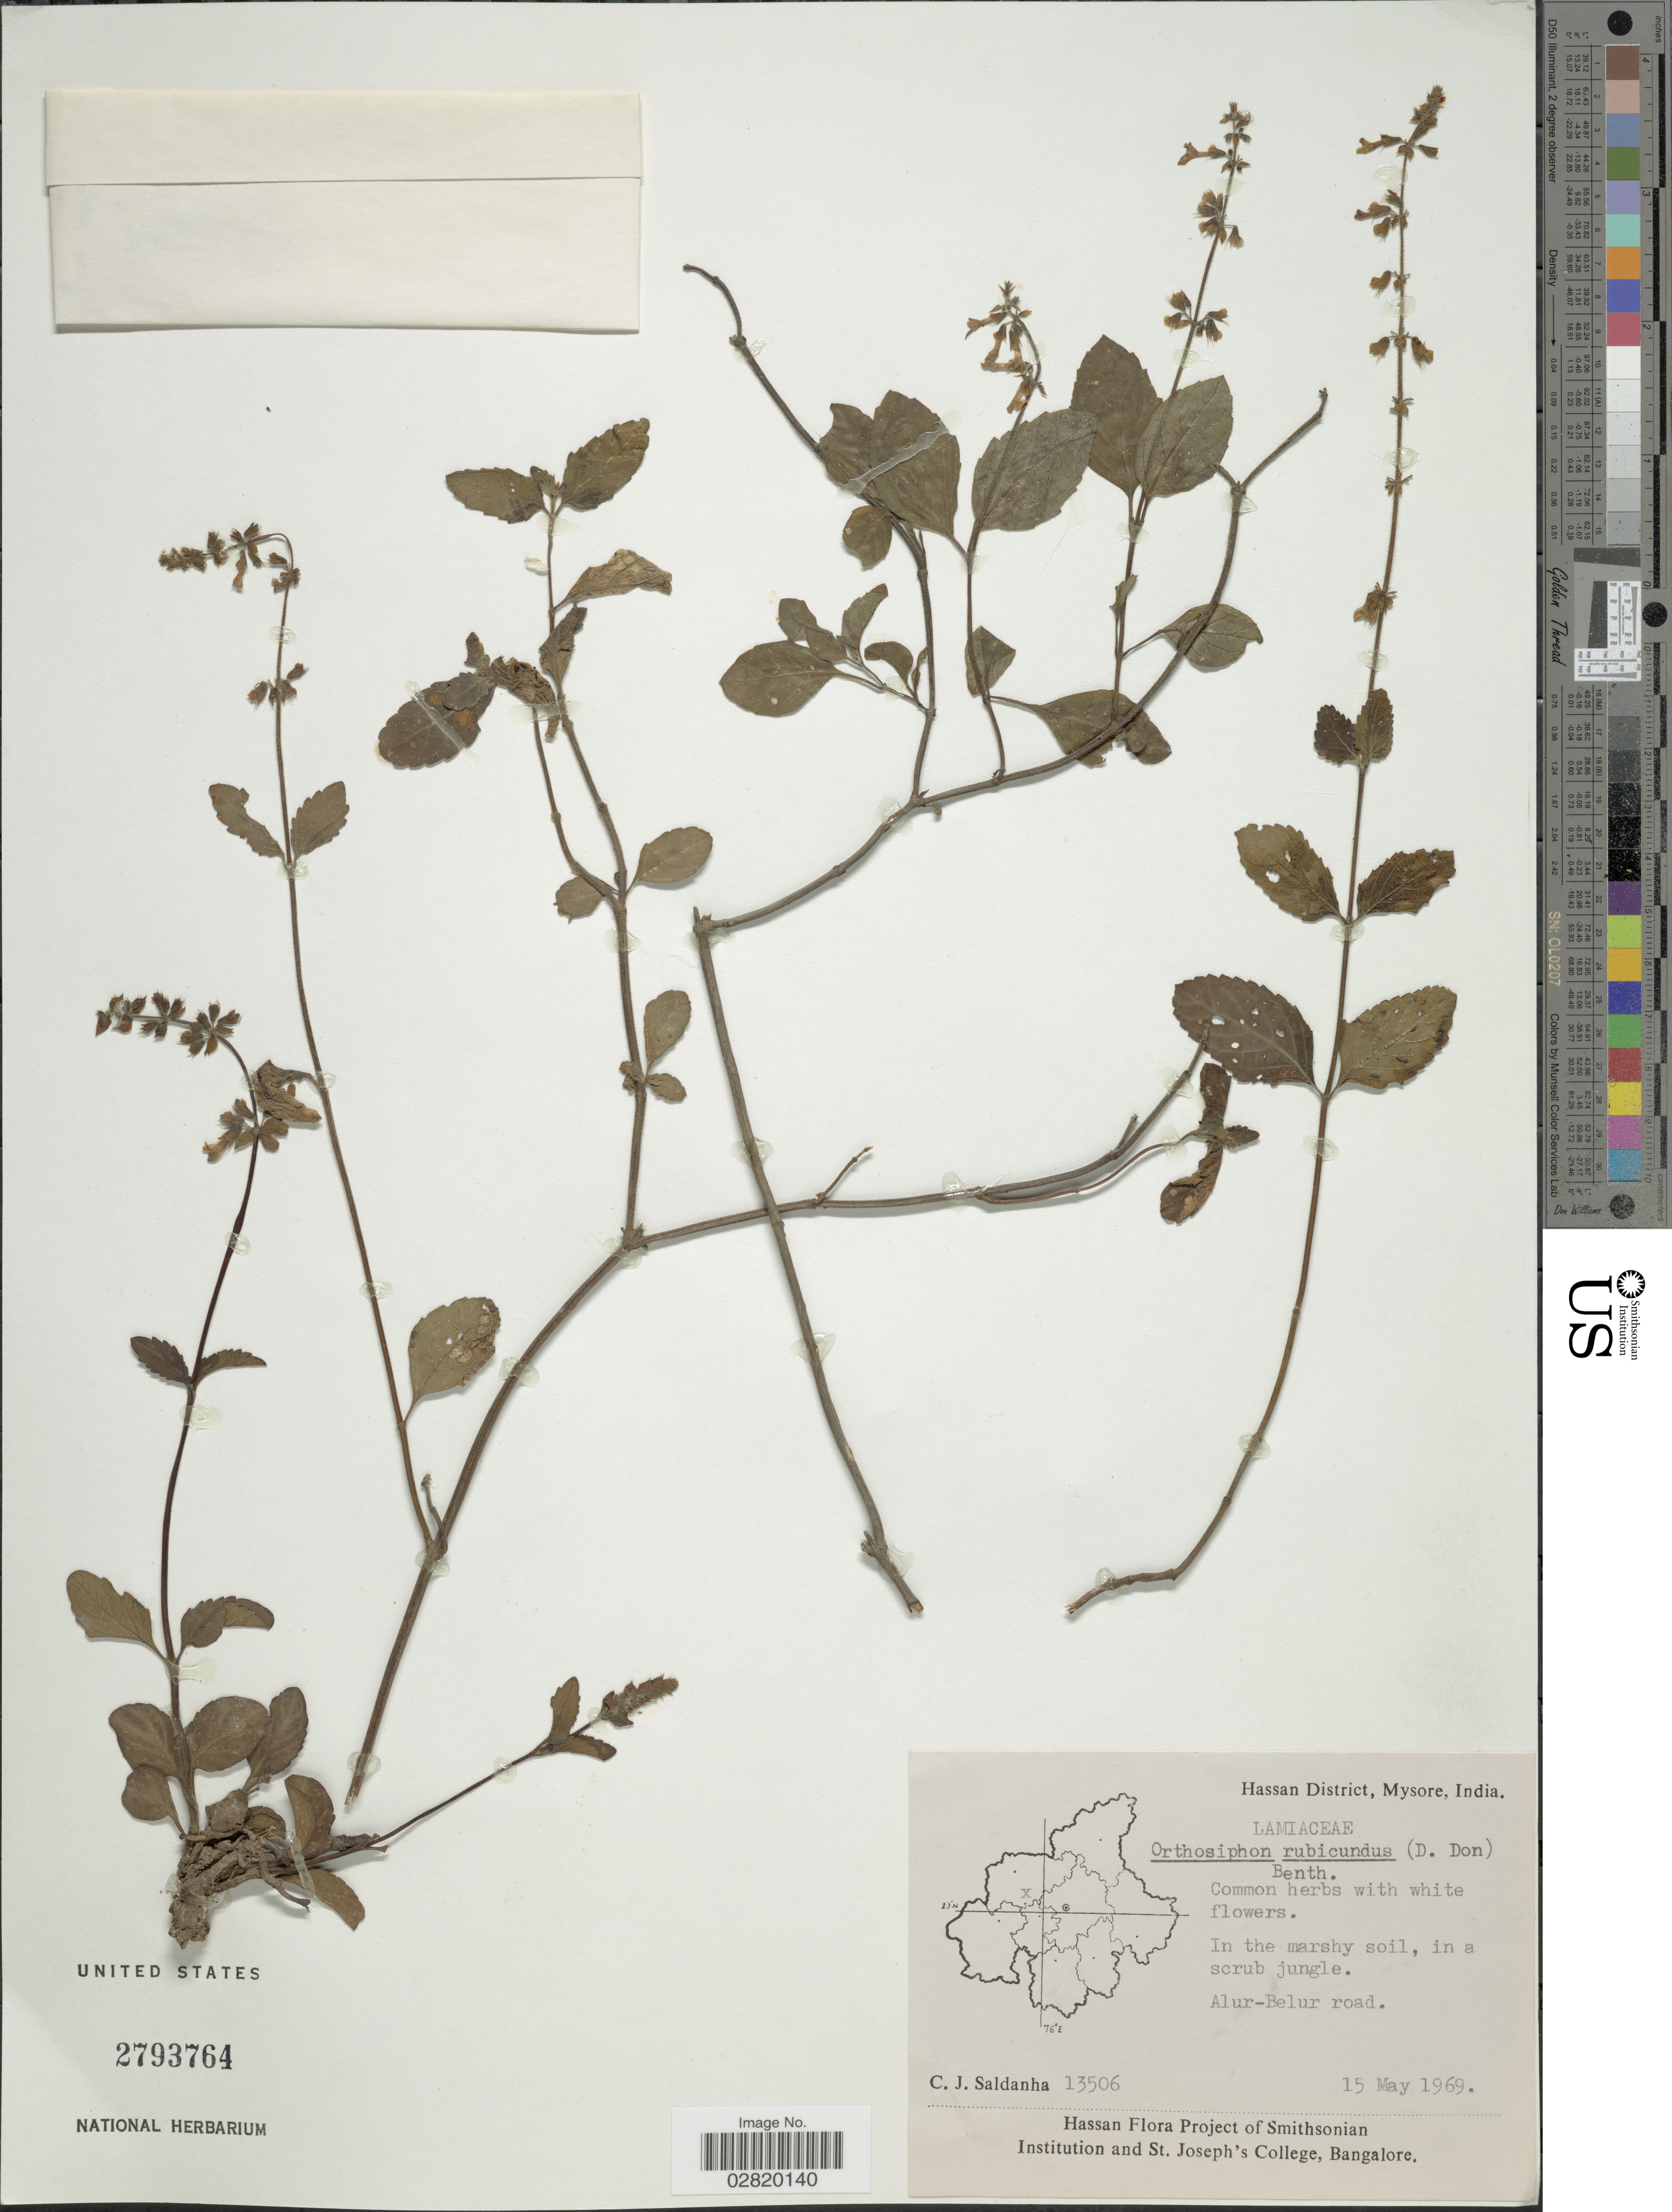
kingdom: Plantae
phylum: Tracheophyta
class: Magnoliopsida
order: Lamiales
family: Lamiaceae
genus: Orthosiphon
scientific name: Orthosiphon rubicundus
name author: (D. Don) Benth.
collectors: C. J. Saldanha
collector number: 13506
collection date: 1969-05-15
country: India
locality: Hassan District, Mysore, Alur-Belur road.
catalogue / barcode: US 2793764